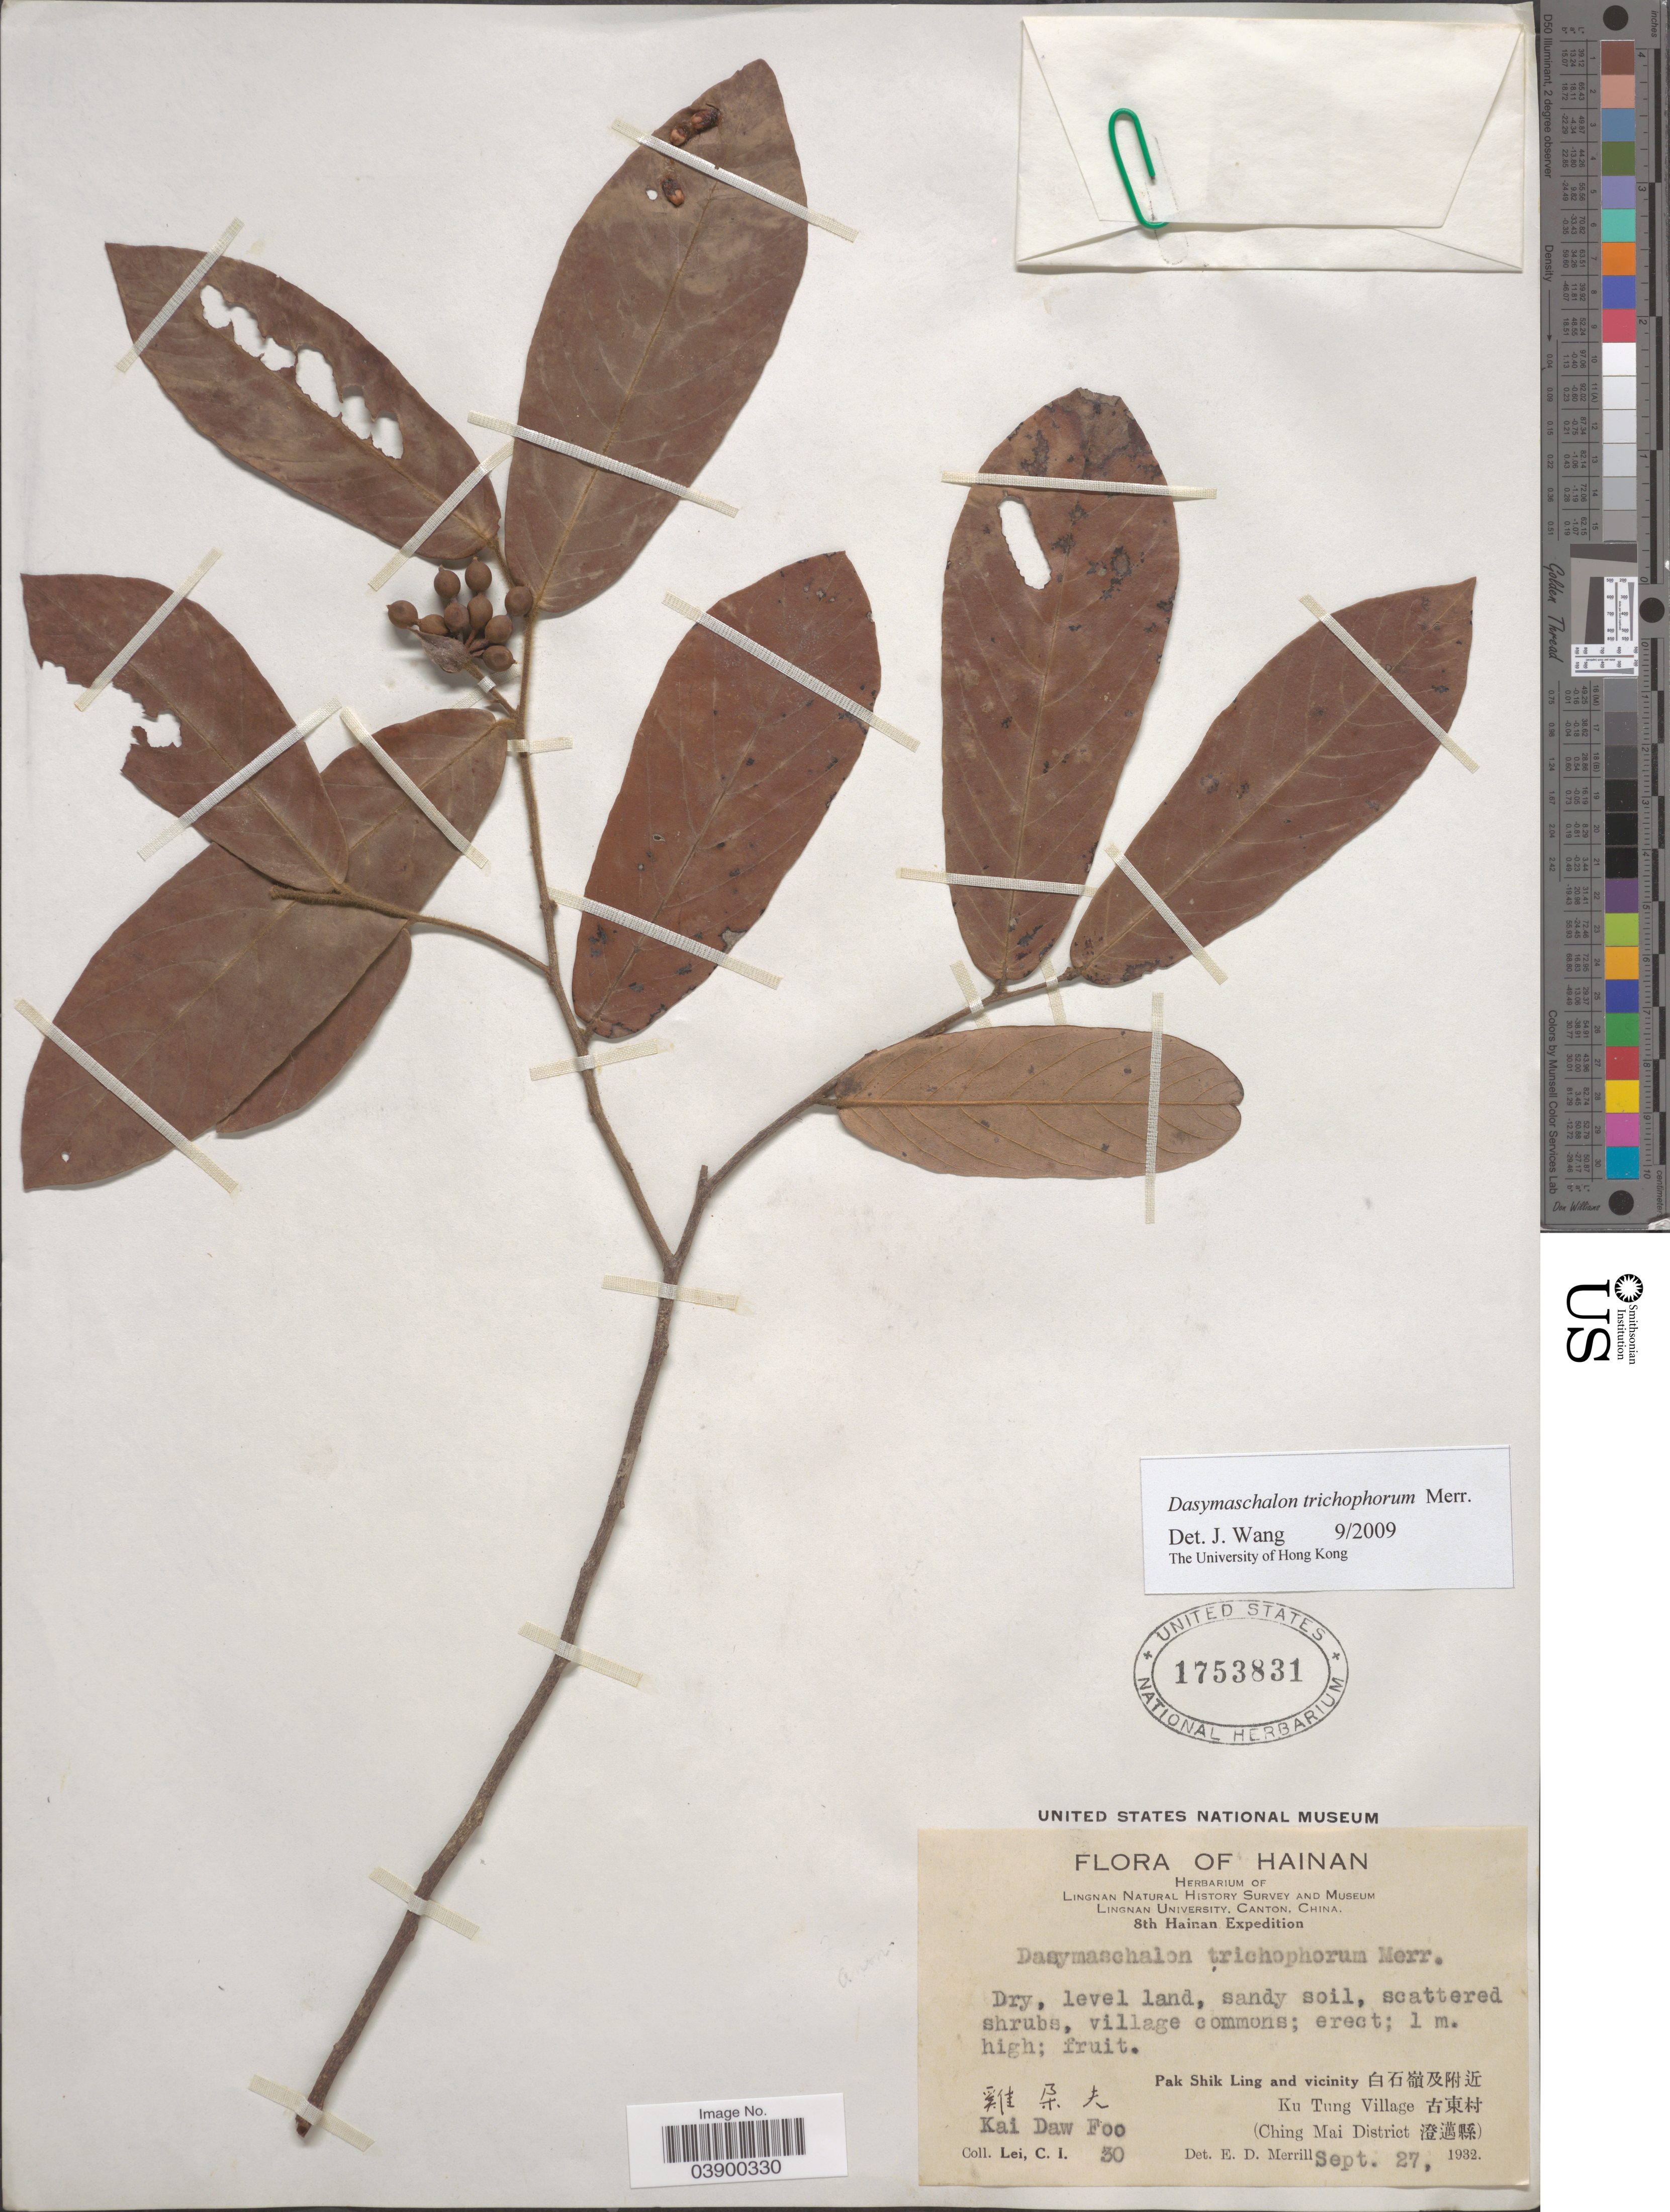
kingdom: Plantae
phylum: Tracheophyta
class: Magnoliopsida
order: Magnoliales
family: Annonaceae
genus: Dasymaschalon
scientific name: Dasymaschalon trichophorum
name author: Merr.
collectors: C. I. Lei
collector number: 30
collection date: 1932-09-27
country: China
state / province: Hainan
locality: X Kai Daw Foo. Pak Shik Ling and vicinity X. Ku Tung Village X. (Ching Mai District X).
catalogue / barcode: US 1753831